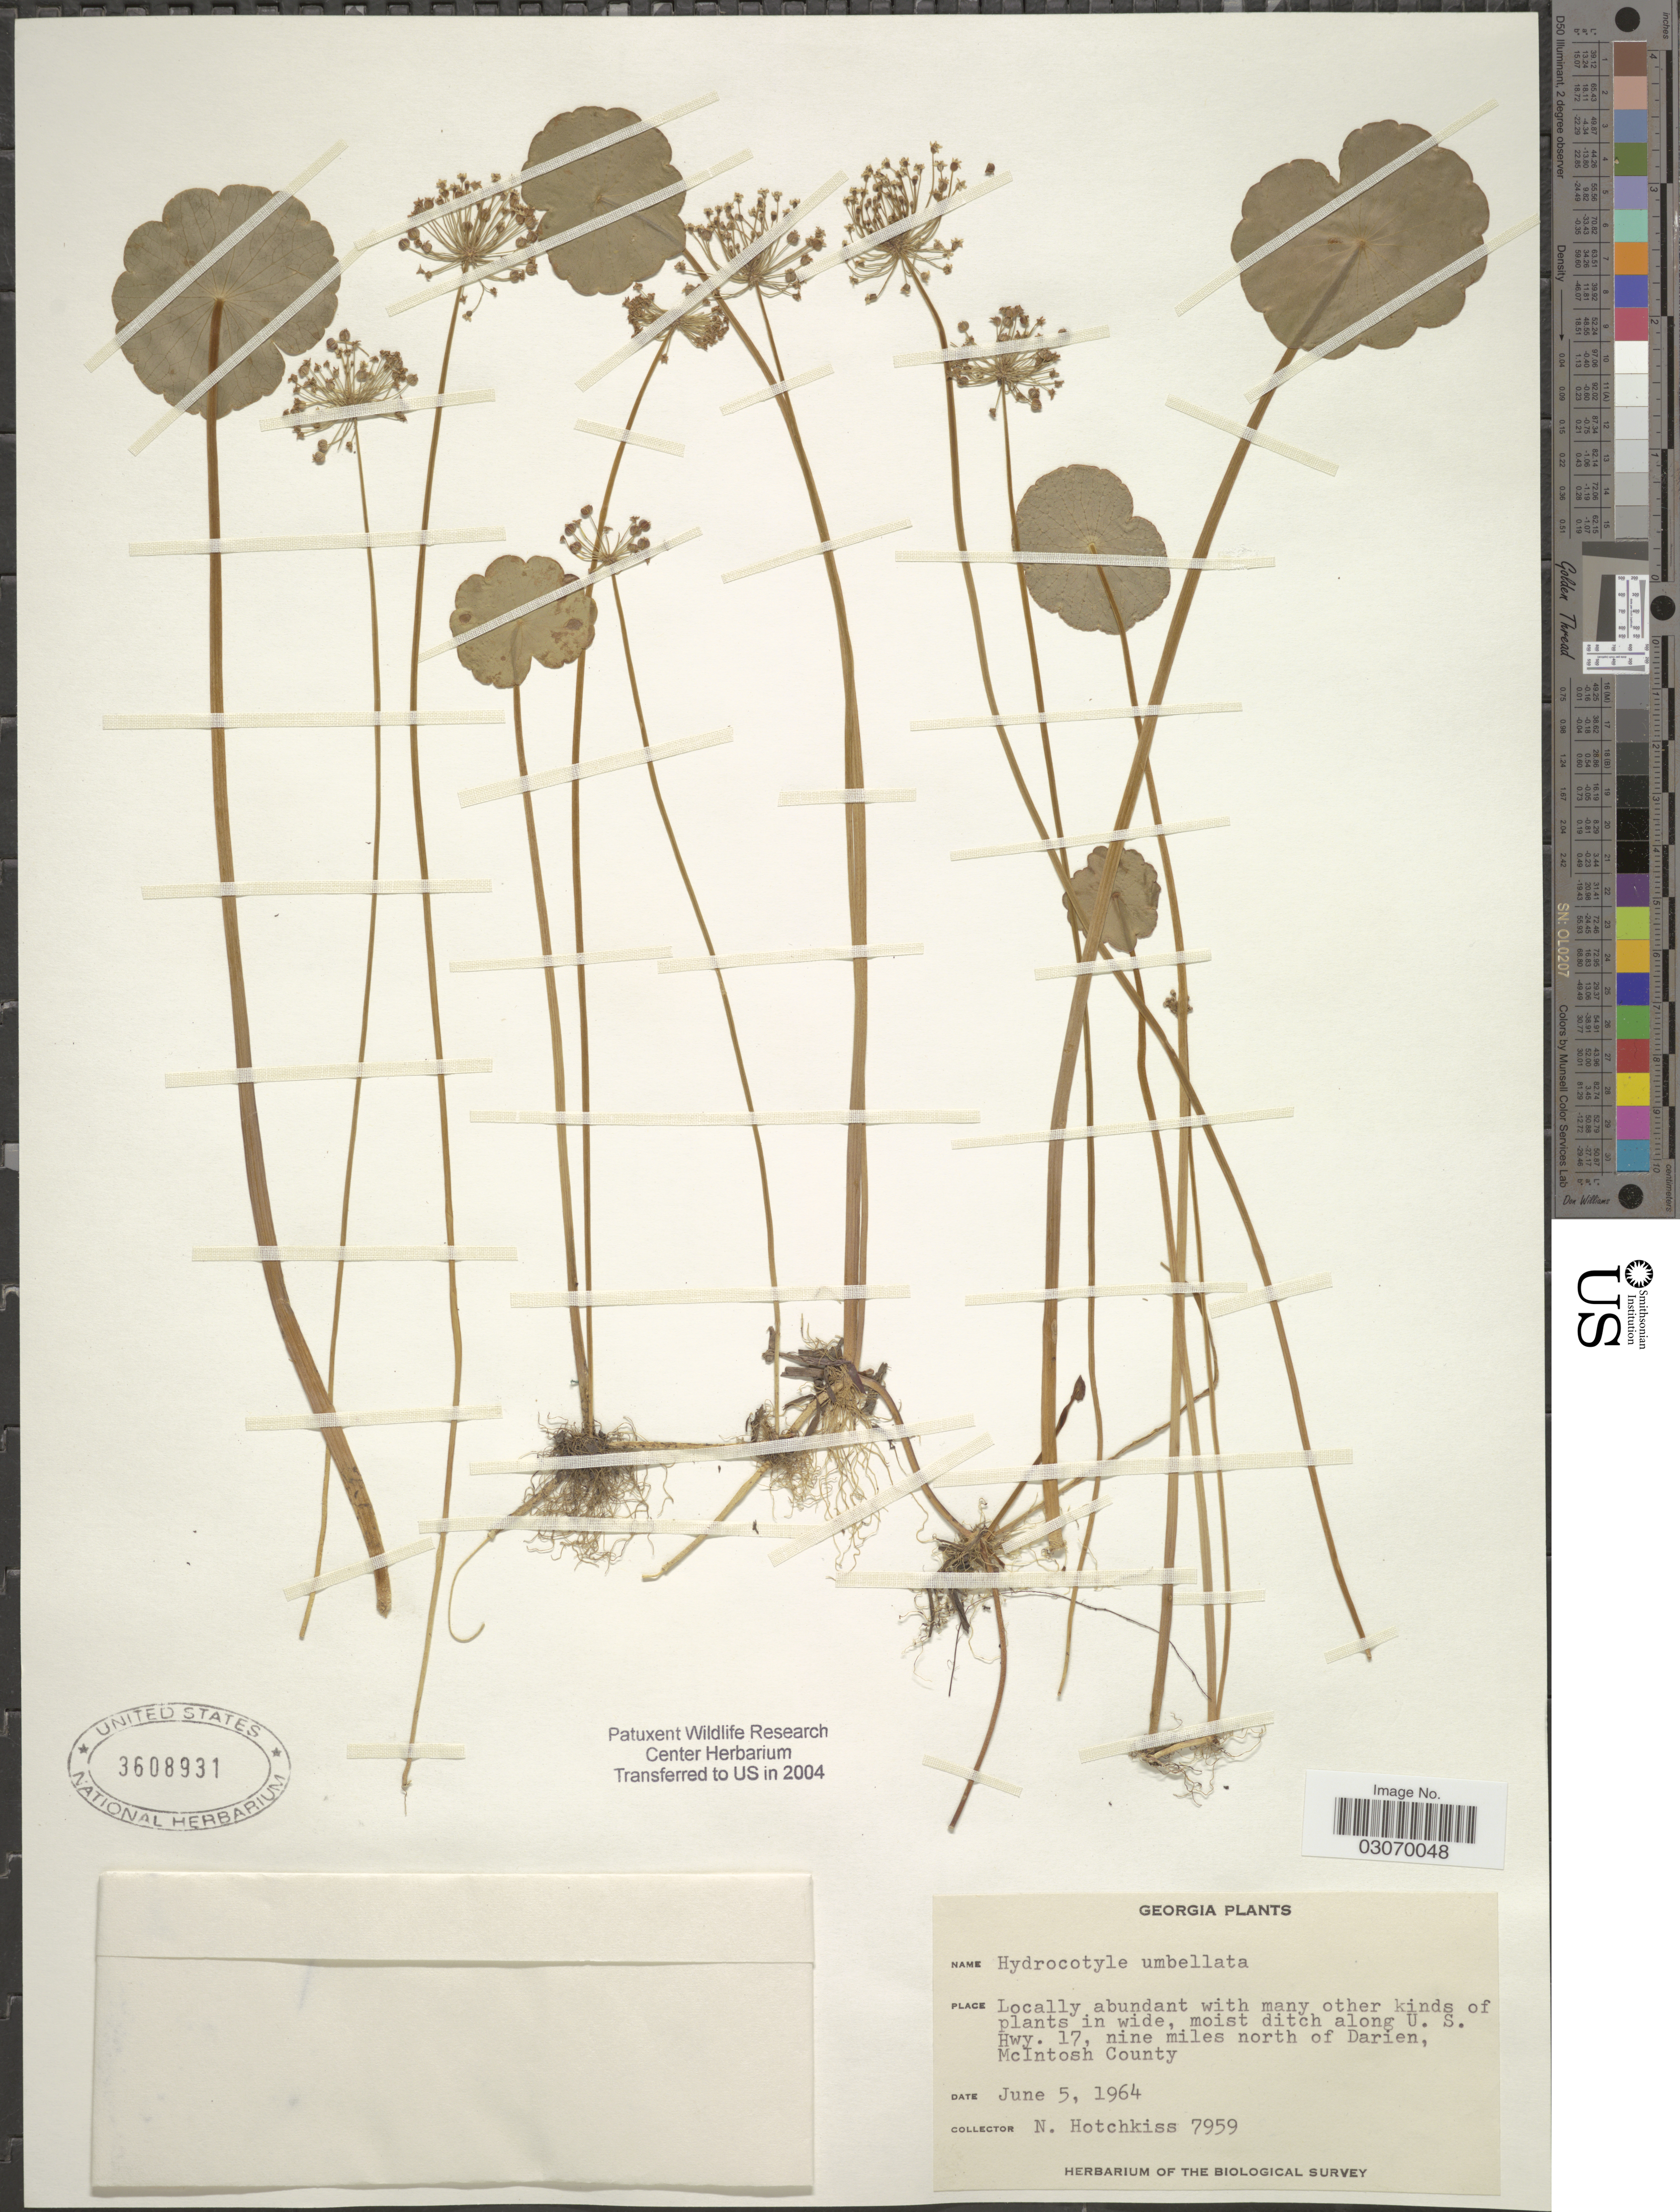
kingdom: Plantae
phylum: Tracheophyta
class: Magnoliopsida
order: Apiales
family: Araliaceae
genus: Hydrocotyle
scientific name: Hydrocotyle umbellata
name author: L.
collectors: N. Hotchkiss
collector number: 7959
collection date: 1964-06-05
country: United States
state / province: Georgia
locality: Along U.S. Hwy. 17, nine miles north of Darien, McIntosh County.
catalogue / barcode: US 3608931